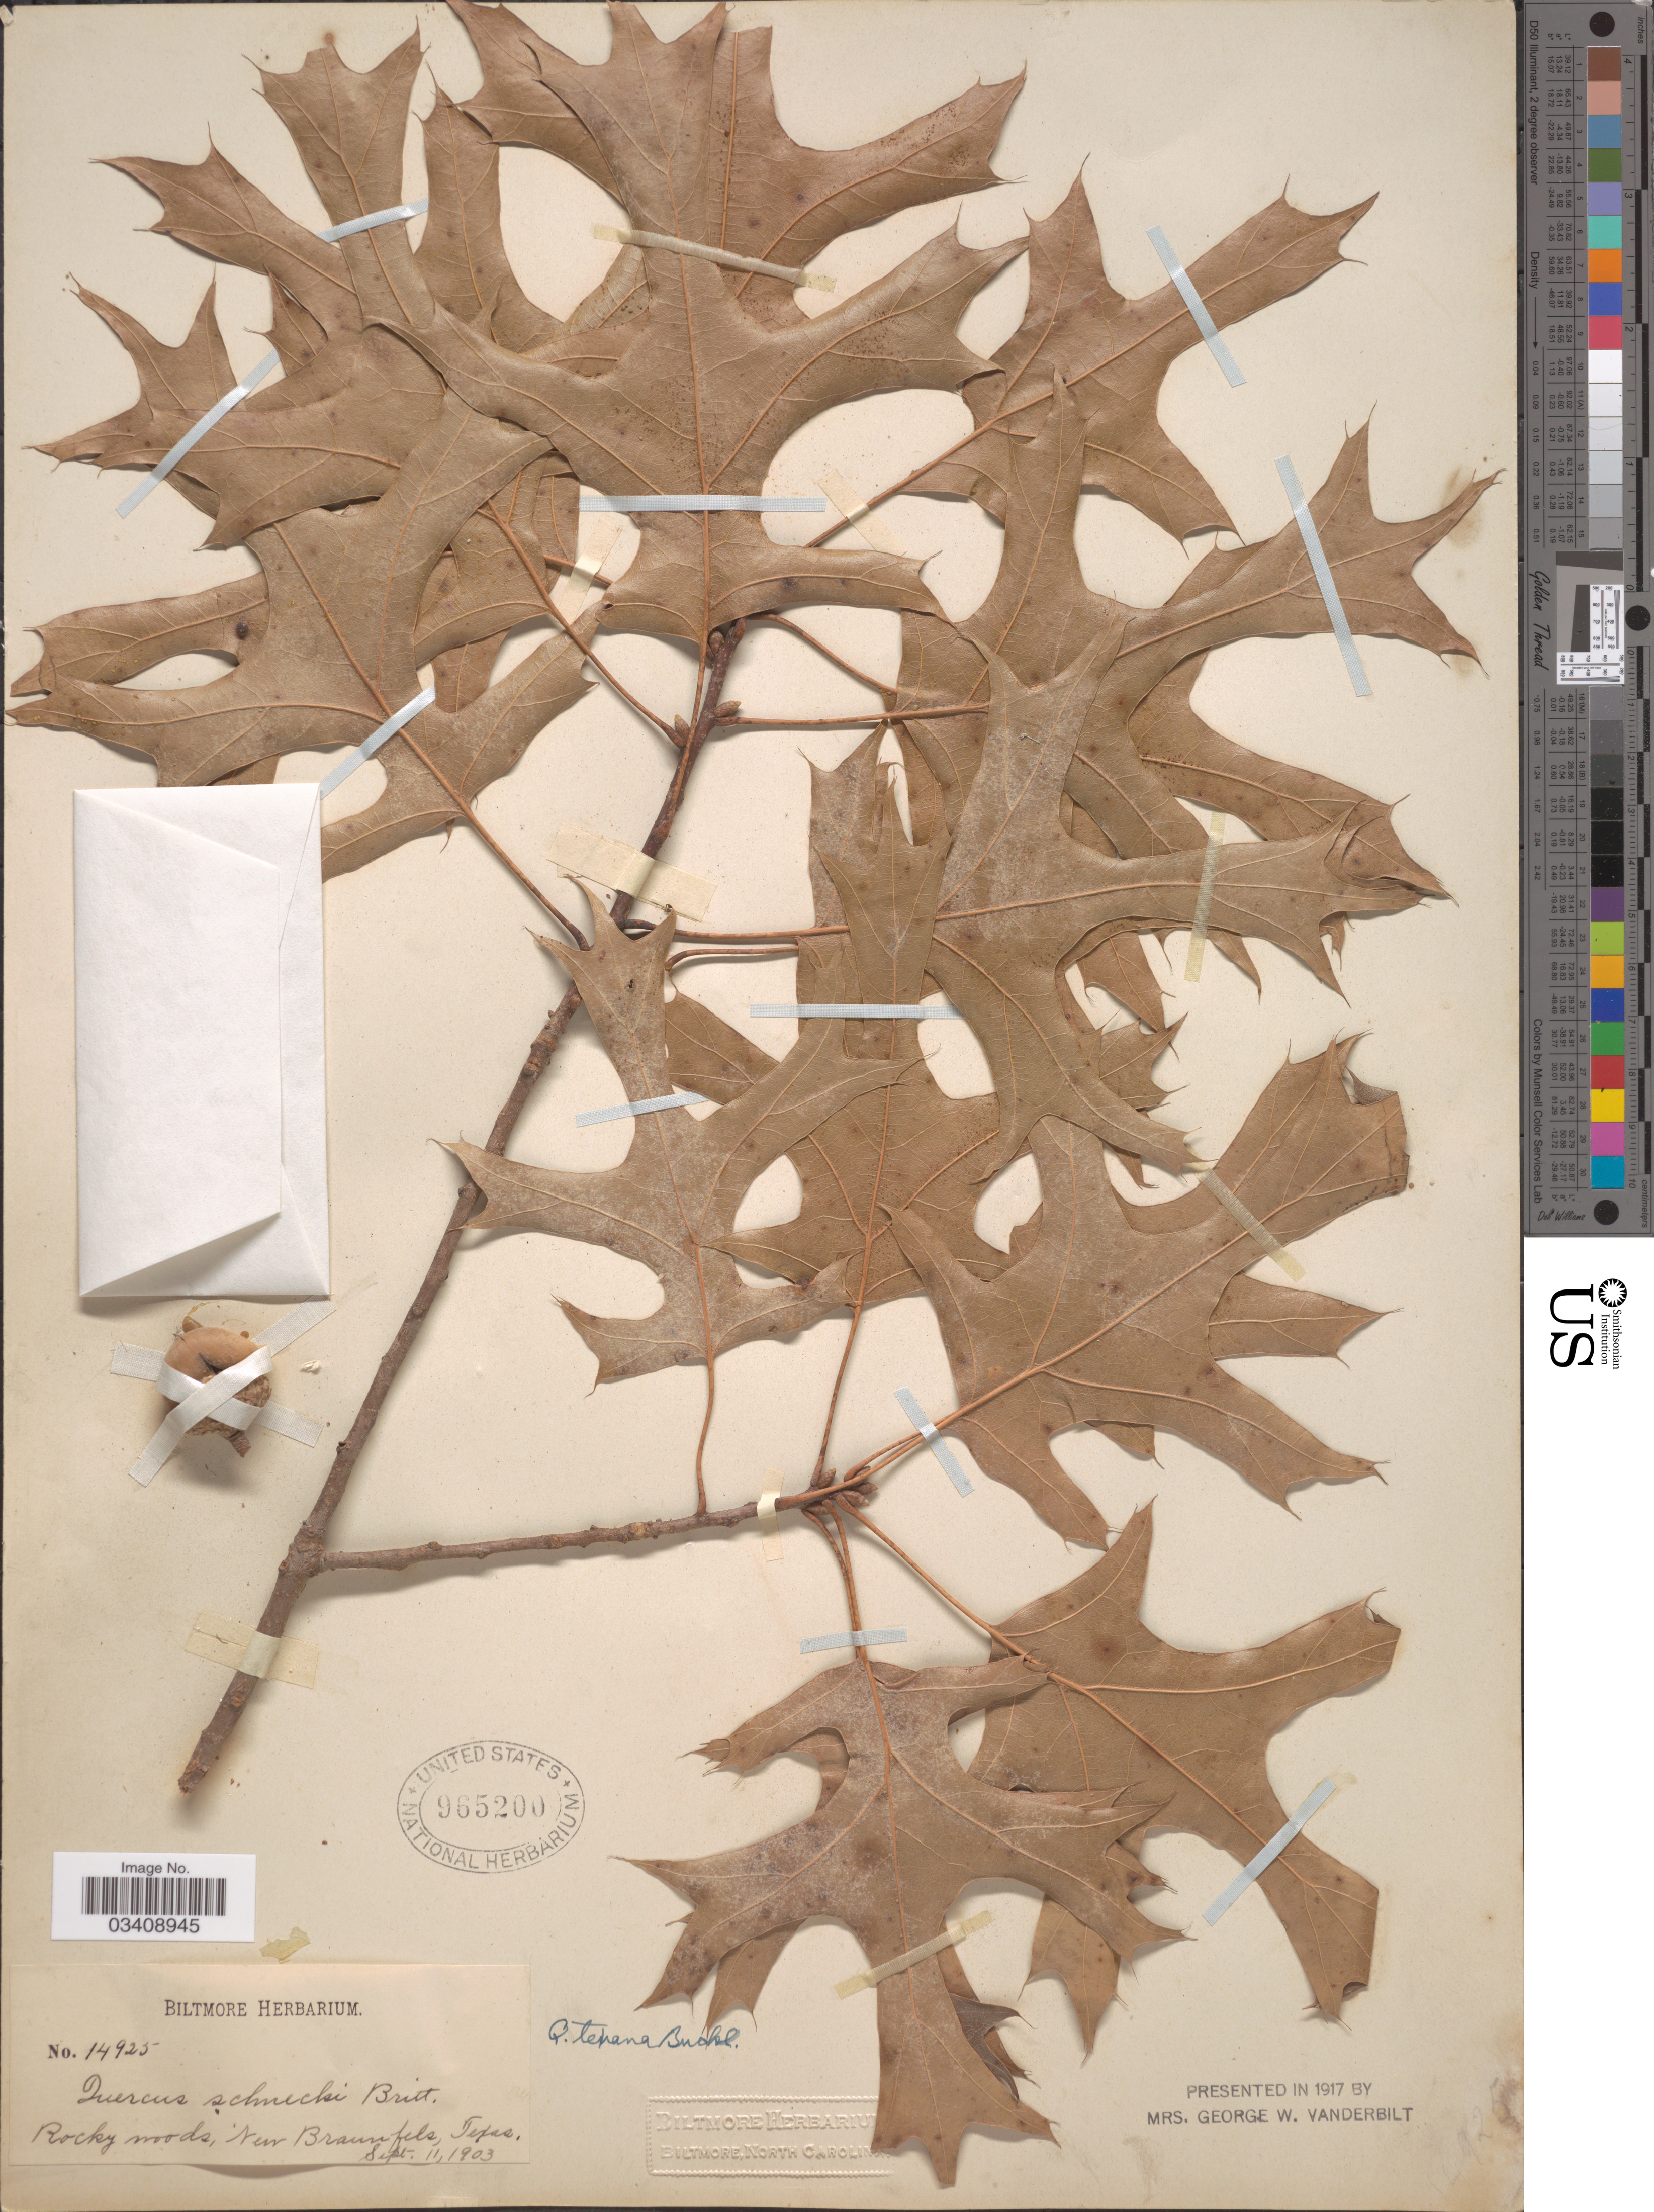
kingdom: Plantae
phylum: Tracheophyta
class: Magnoliopsida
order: Fagales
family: Fagaceae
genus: Quercus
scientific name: Quercus texana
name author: Buckley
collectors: ex herb. Biltmore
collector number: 14925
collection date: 1903-09-11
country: United States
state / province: Texas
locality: New Braunfels.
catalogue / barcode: US 965200